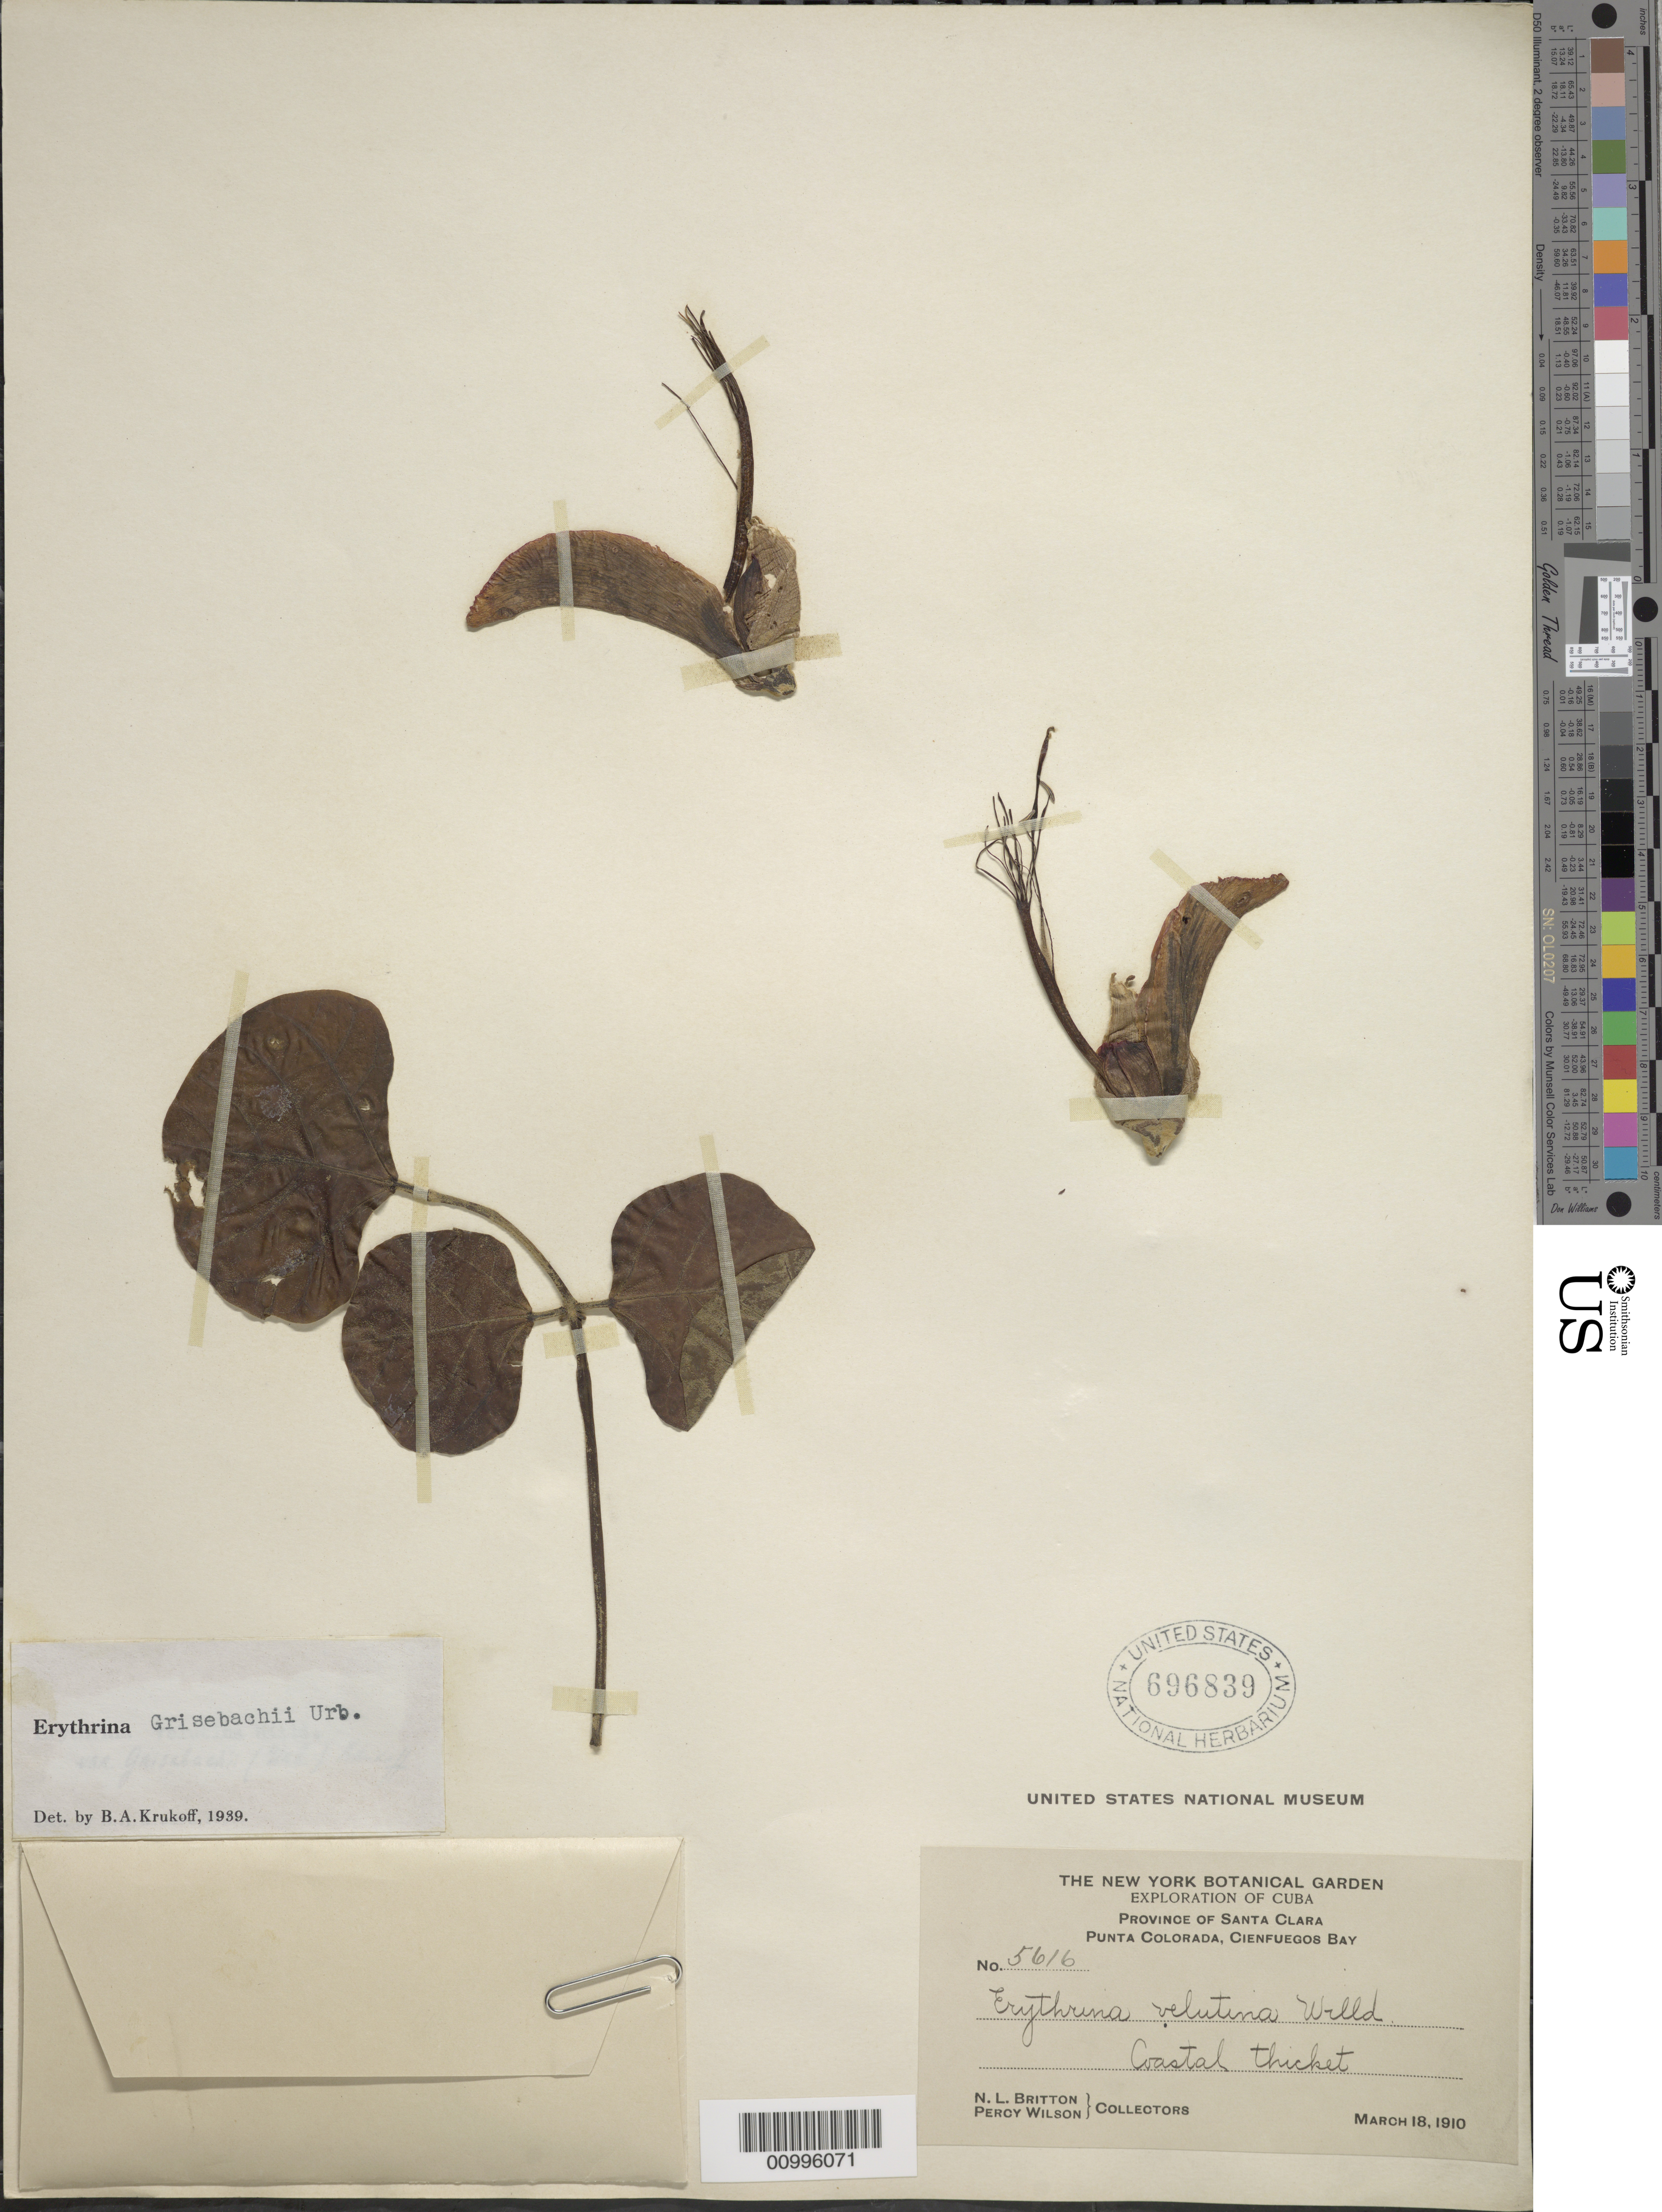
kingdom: Plantae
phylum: Tracheophyta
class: Magnoliopsida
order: Fabales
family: Fabaceae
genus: Erythrina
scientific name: Erythrina grisebachii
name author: Urb.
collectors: N. Britton & P. Wilson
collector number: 5616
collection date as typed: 18 Mar 1910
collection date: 1910-03-18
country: Cuba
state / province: Villa Clara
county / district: Santa Clara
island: Cuba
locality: Coastal thicket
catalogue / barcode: US 696839